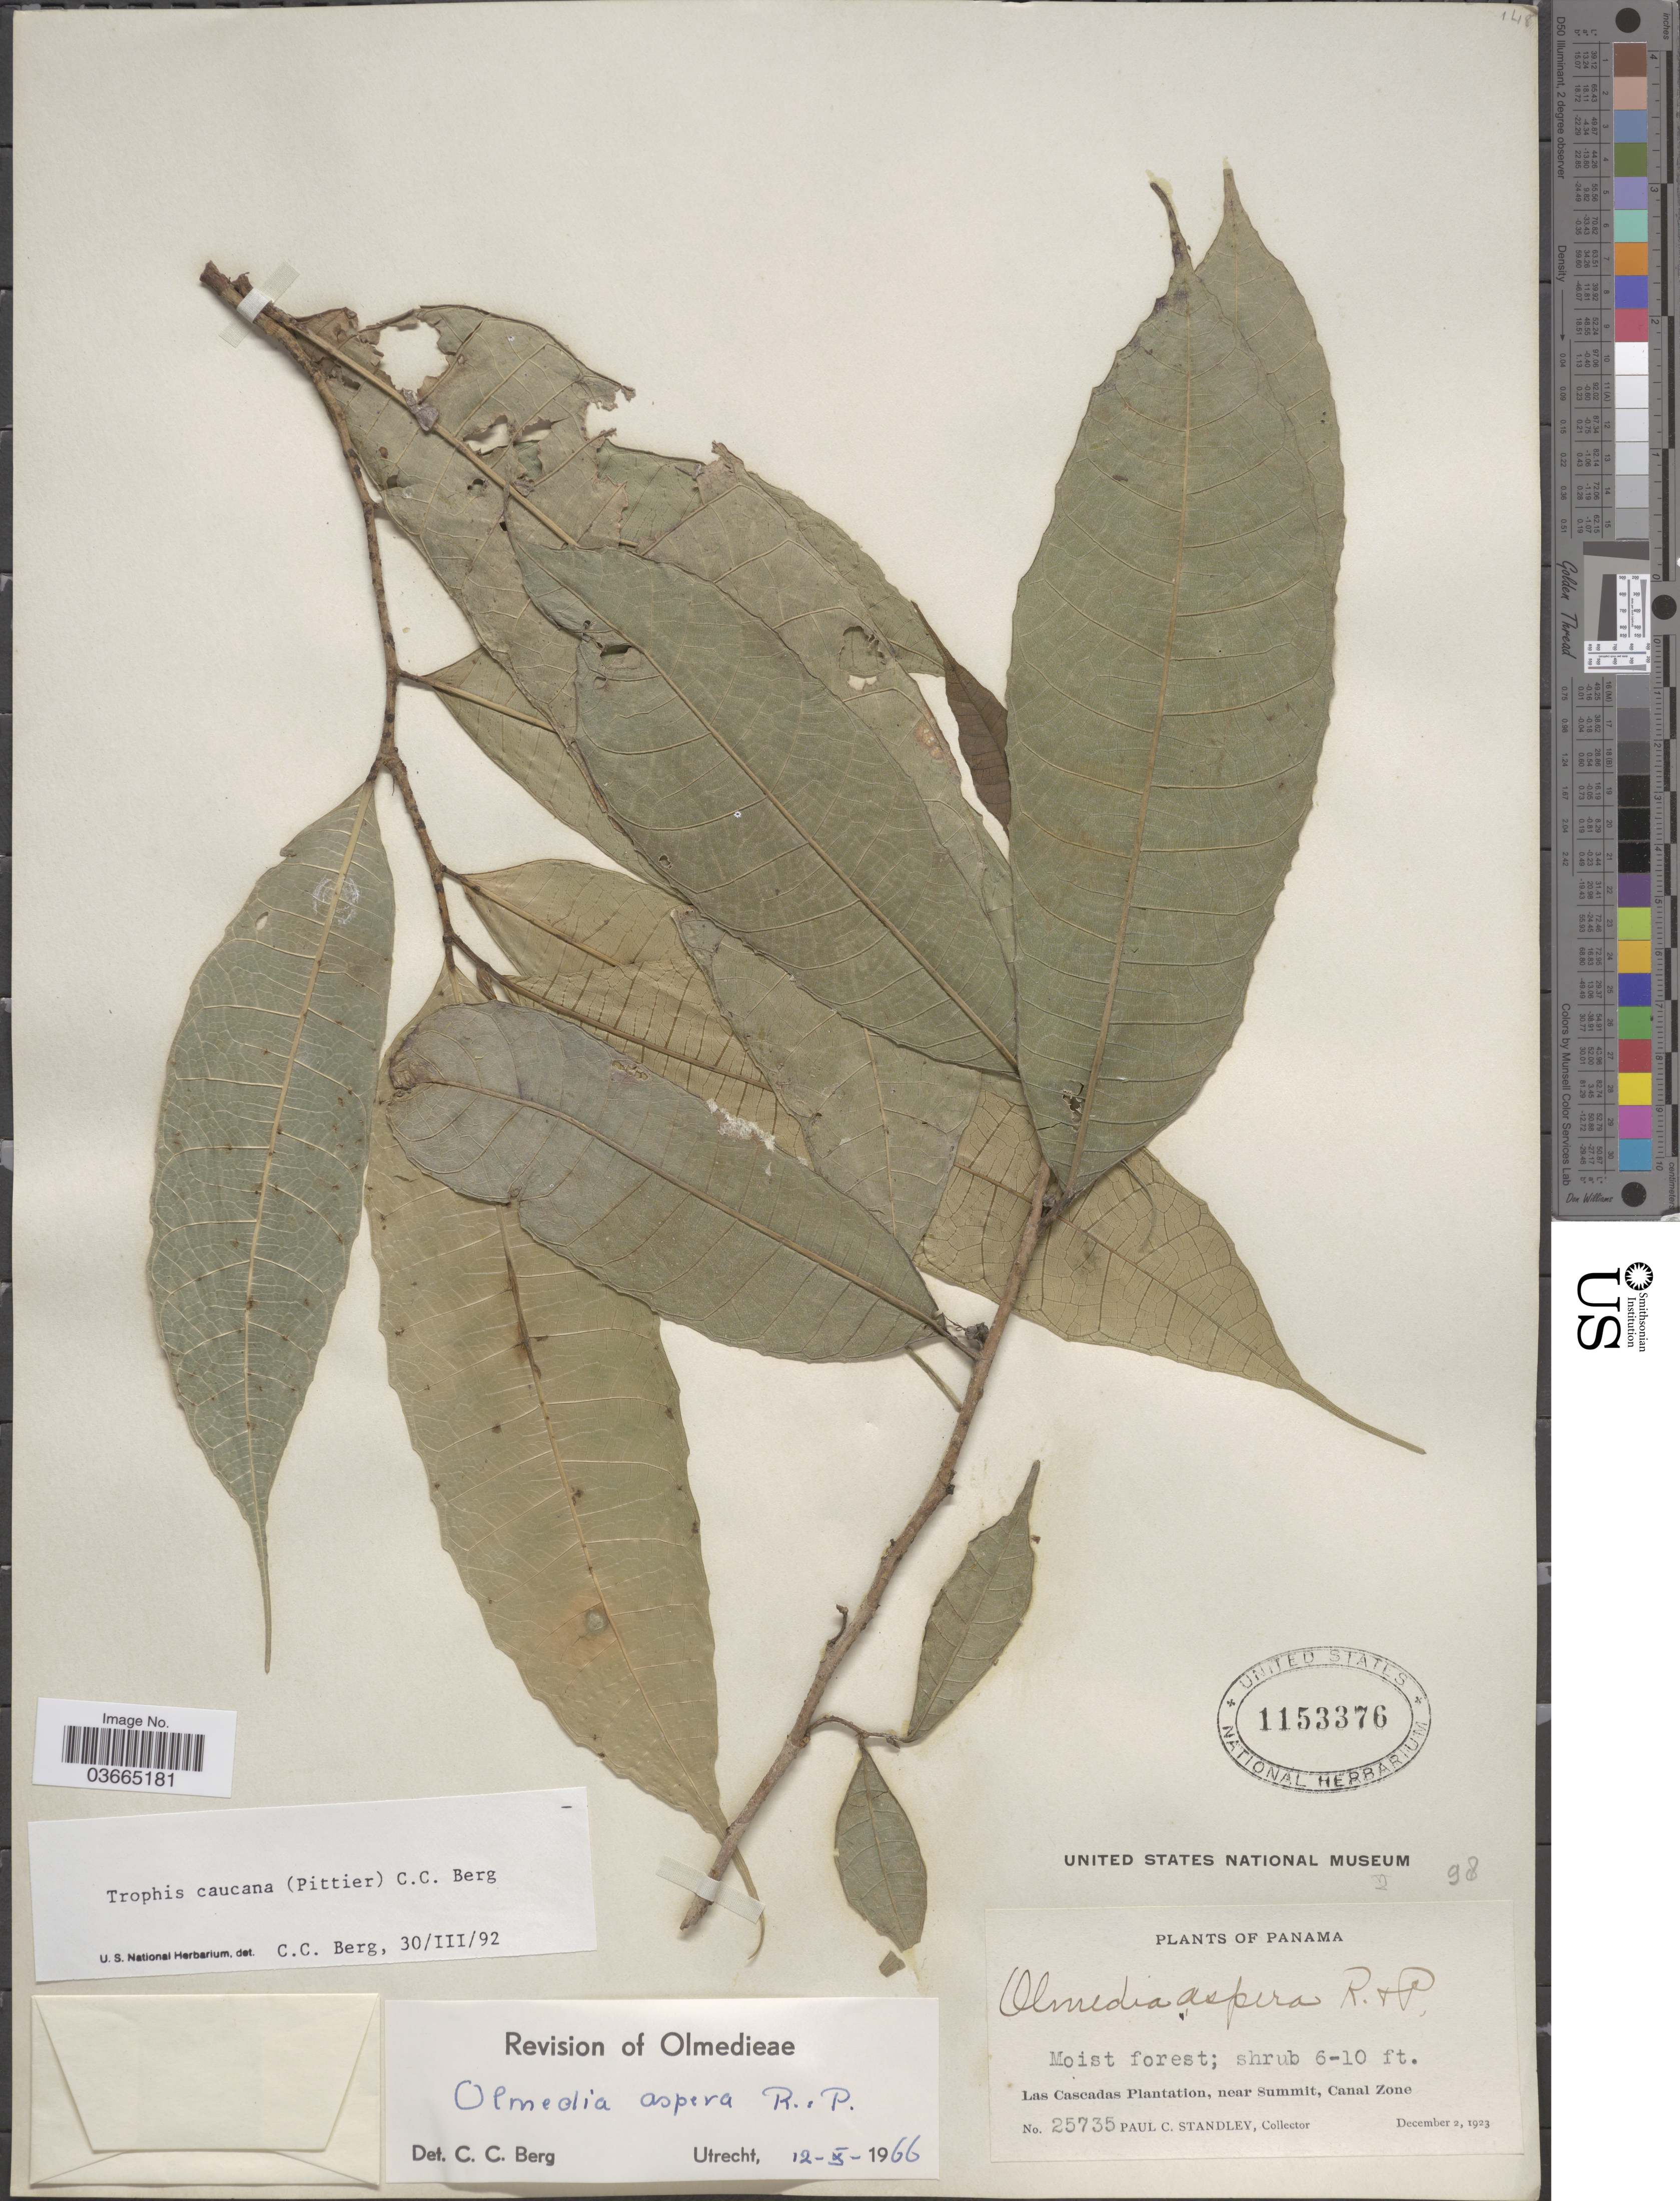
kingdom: Plantae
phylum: Tracheophyta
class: Magnoliopsida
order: Rosales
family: Moraceae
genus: Olmedia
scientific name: Olmedia aspera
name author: Ruiz & Pav.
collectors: P. C. Standley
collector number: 25735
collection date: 1923-12-02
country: Panama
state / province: Colón / Panamá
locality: Las Cascadas Plantation, near Summit, Canal Zone.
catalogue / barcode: US 1153376